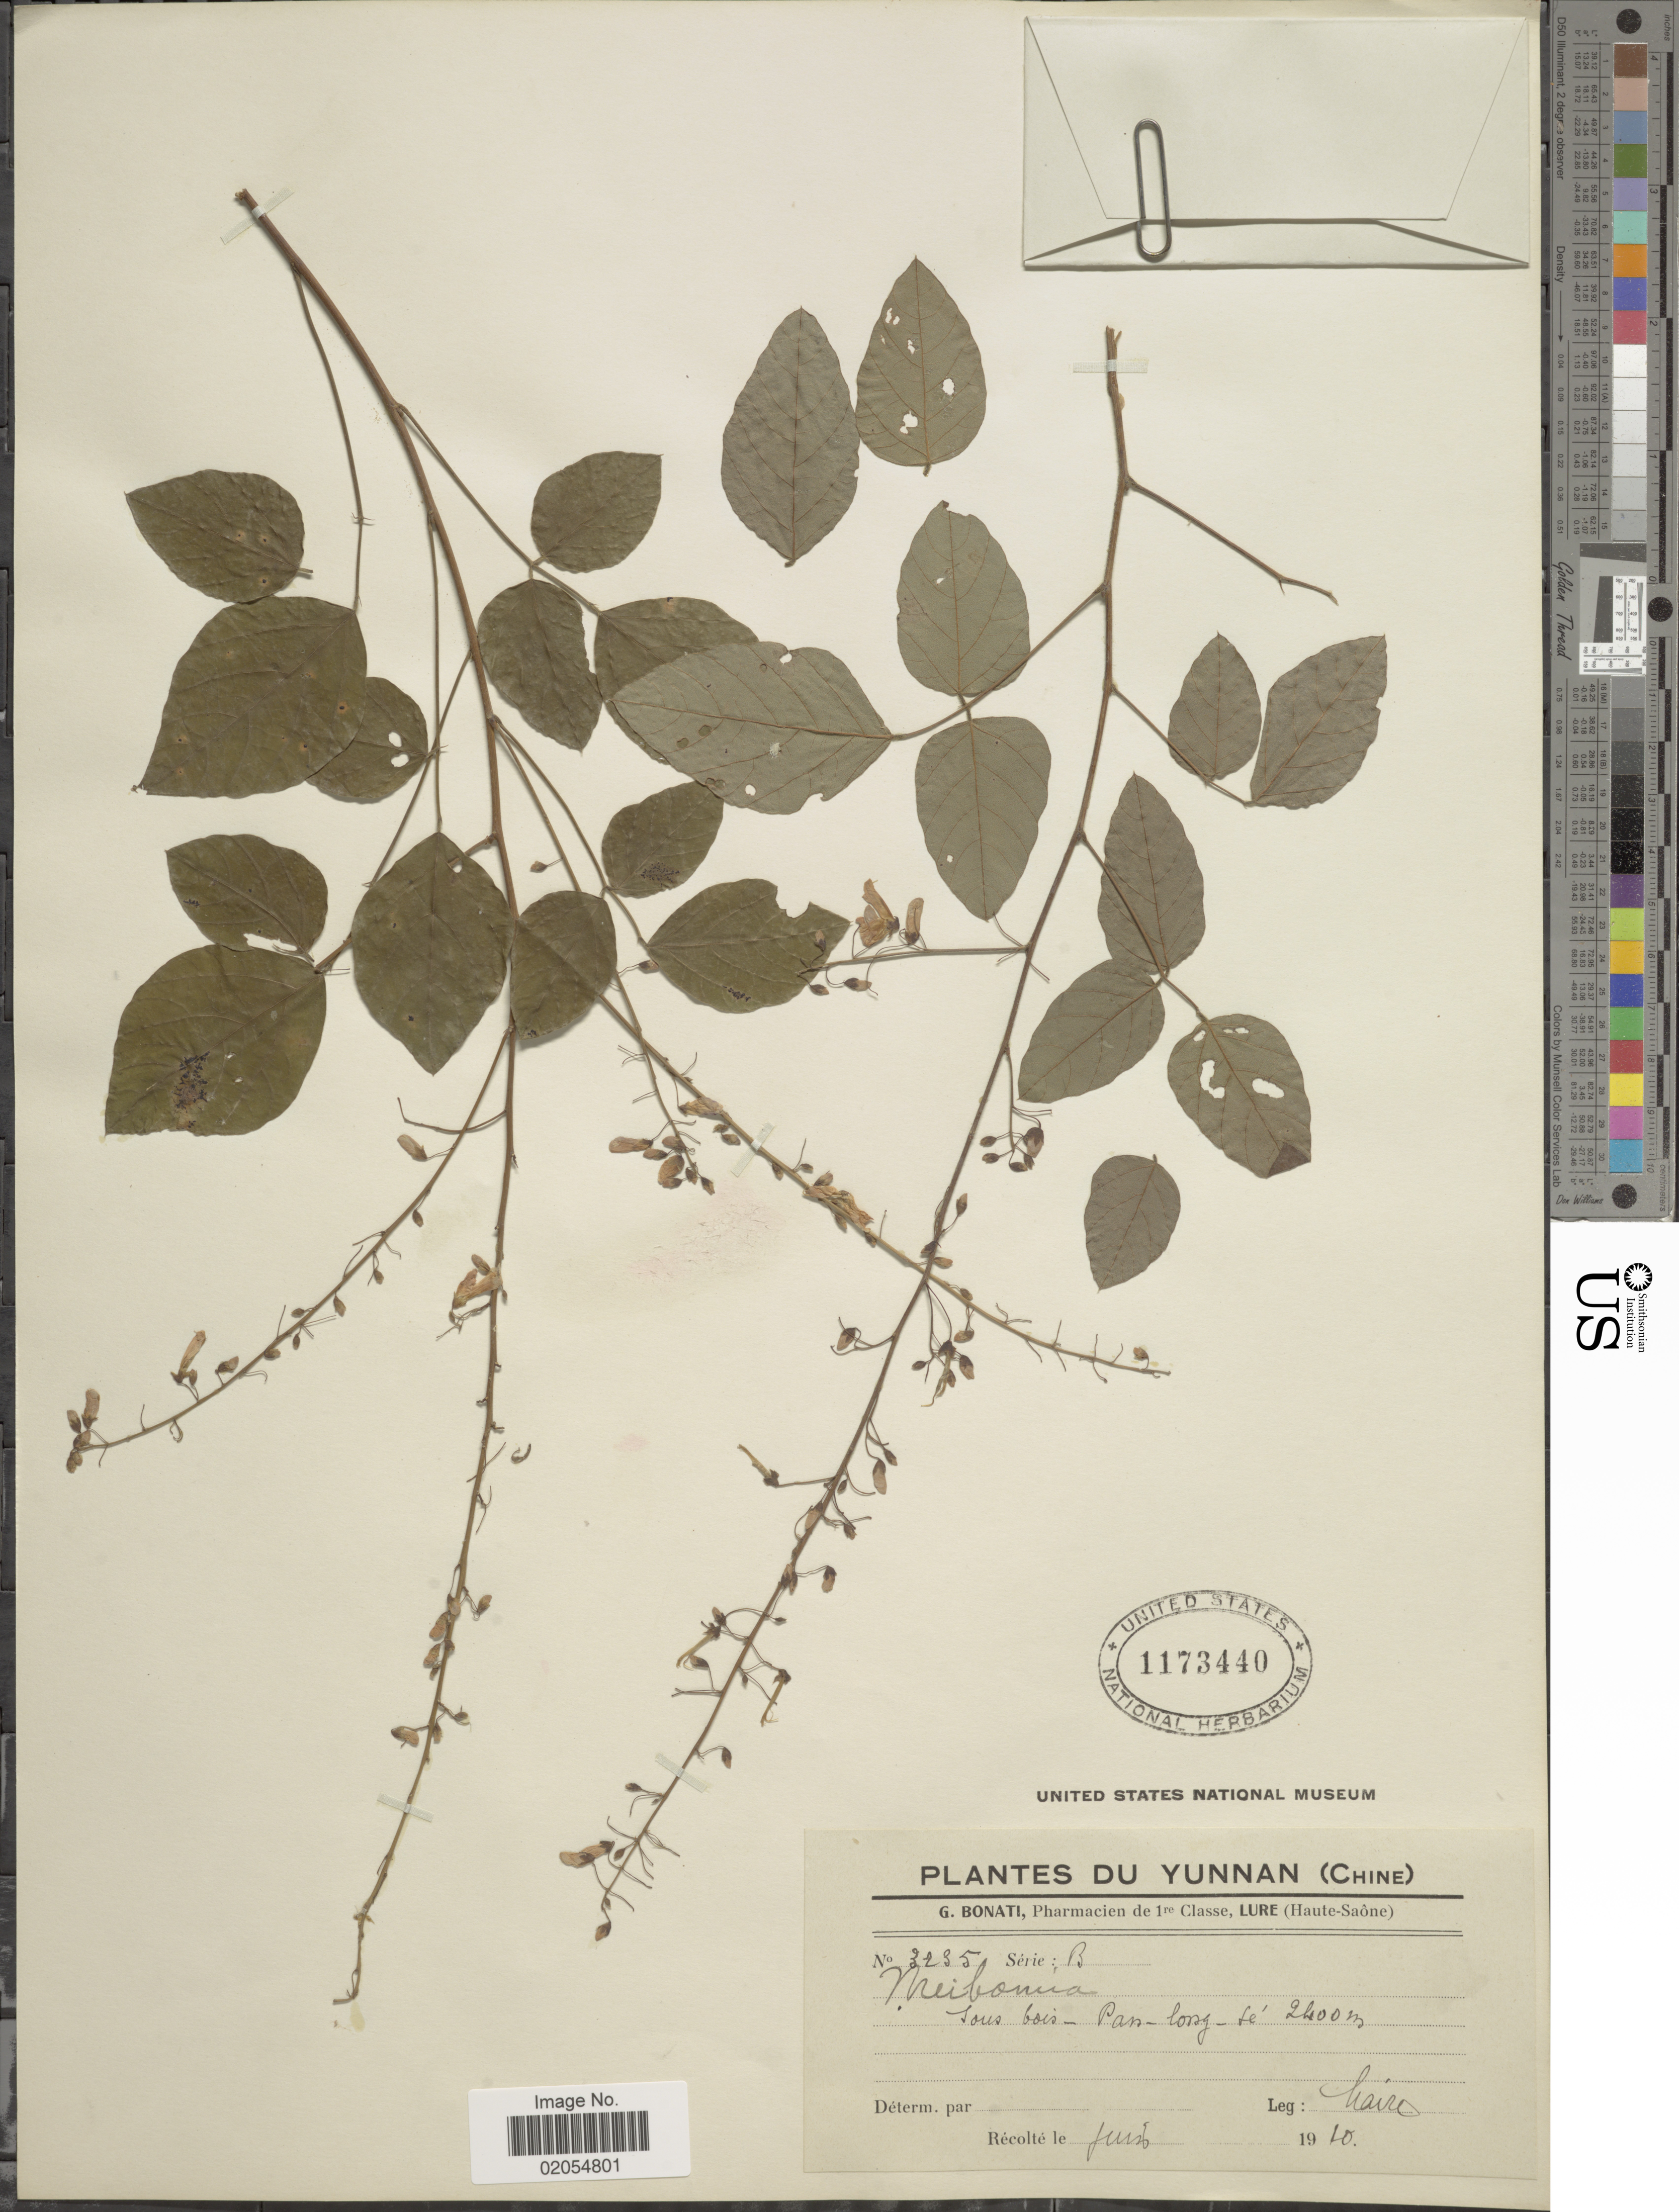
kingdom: Plantae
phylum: Tracheophyta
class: Magnoliopsida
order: Fabales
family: Fabaceae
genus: Hylodesmum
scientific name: Hylodesmum repandum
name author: (Vahl) H. Ohashi & R.R. Mill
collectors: Haire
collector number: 3235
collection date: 1910-06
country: China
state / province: Yunnan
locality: Sous bois - pan - long - se [interpreted]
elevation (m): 2600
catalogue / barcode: US 1173440